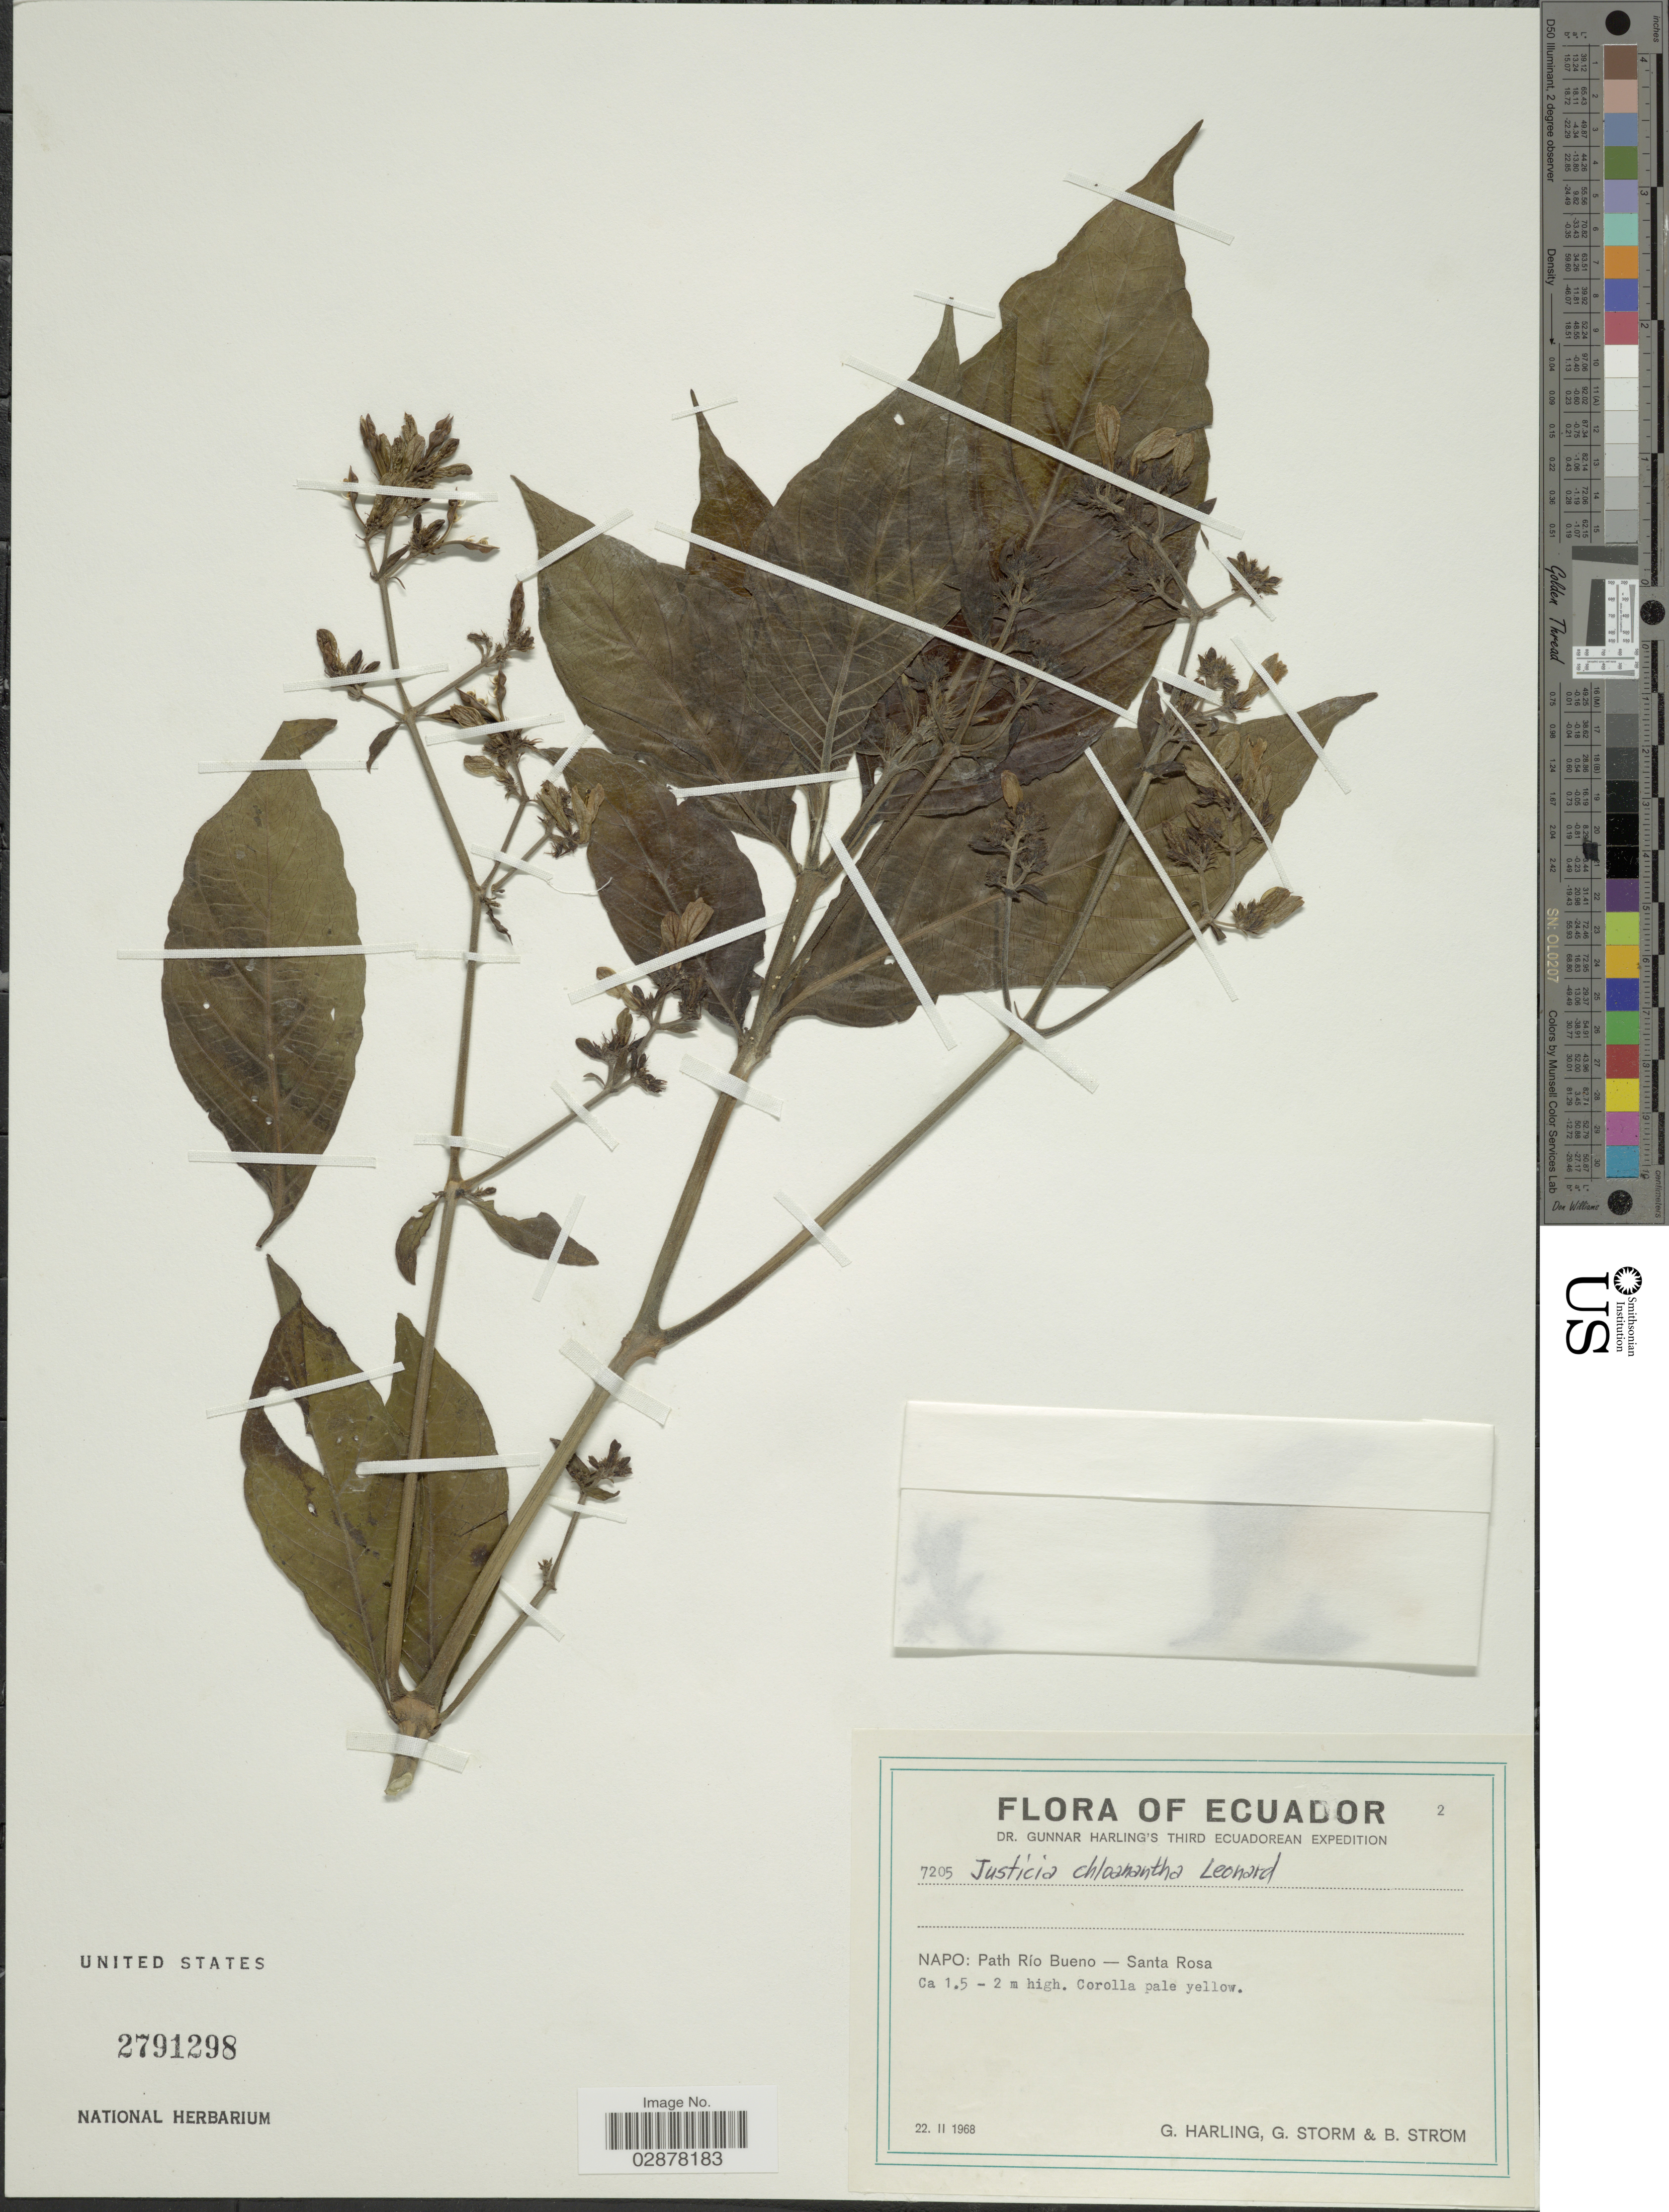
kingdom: Plantae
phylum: Tracheophyta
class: Magnoliopsida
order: Lamiales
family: Acanthaceae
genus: Justicia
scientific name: Justicia chloanantha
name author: Leonard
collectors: G. Harling, G. Storm & B. Ström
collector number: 7205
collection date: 1968-02-22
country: Ecuador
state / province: Napo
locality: Path Rio Bueno-Santa Rosa.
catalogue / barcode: US 2791298